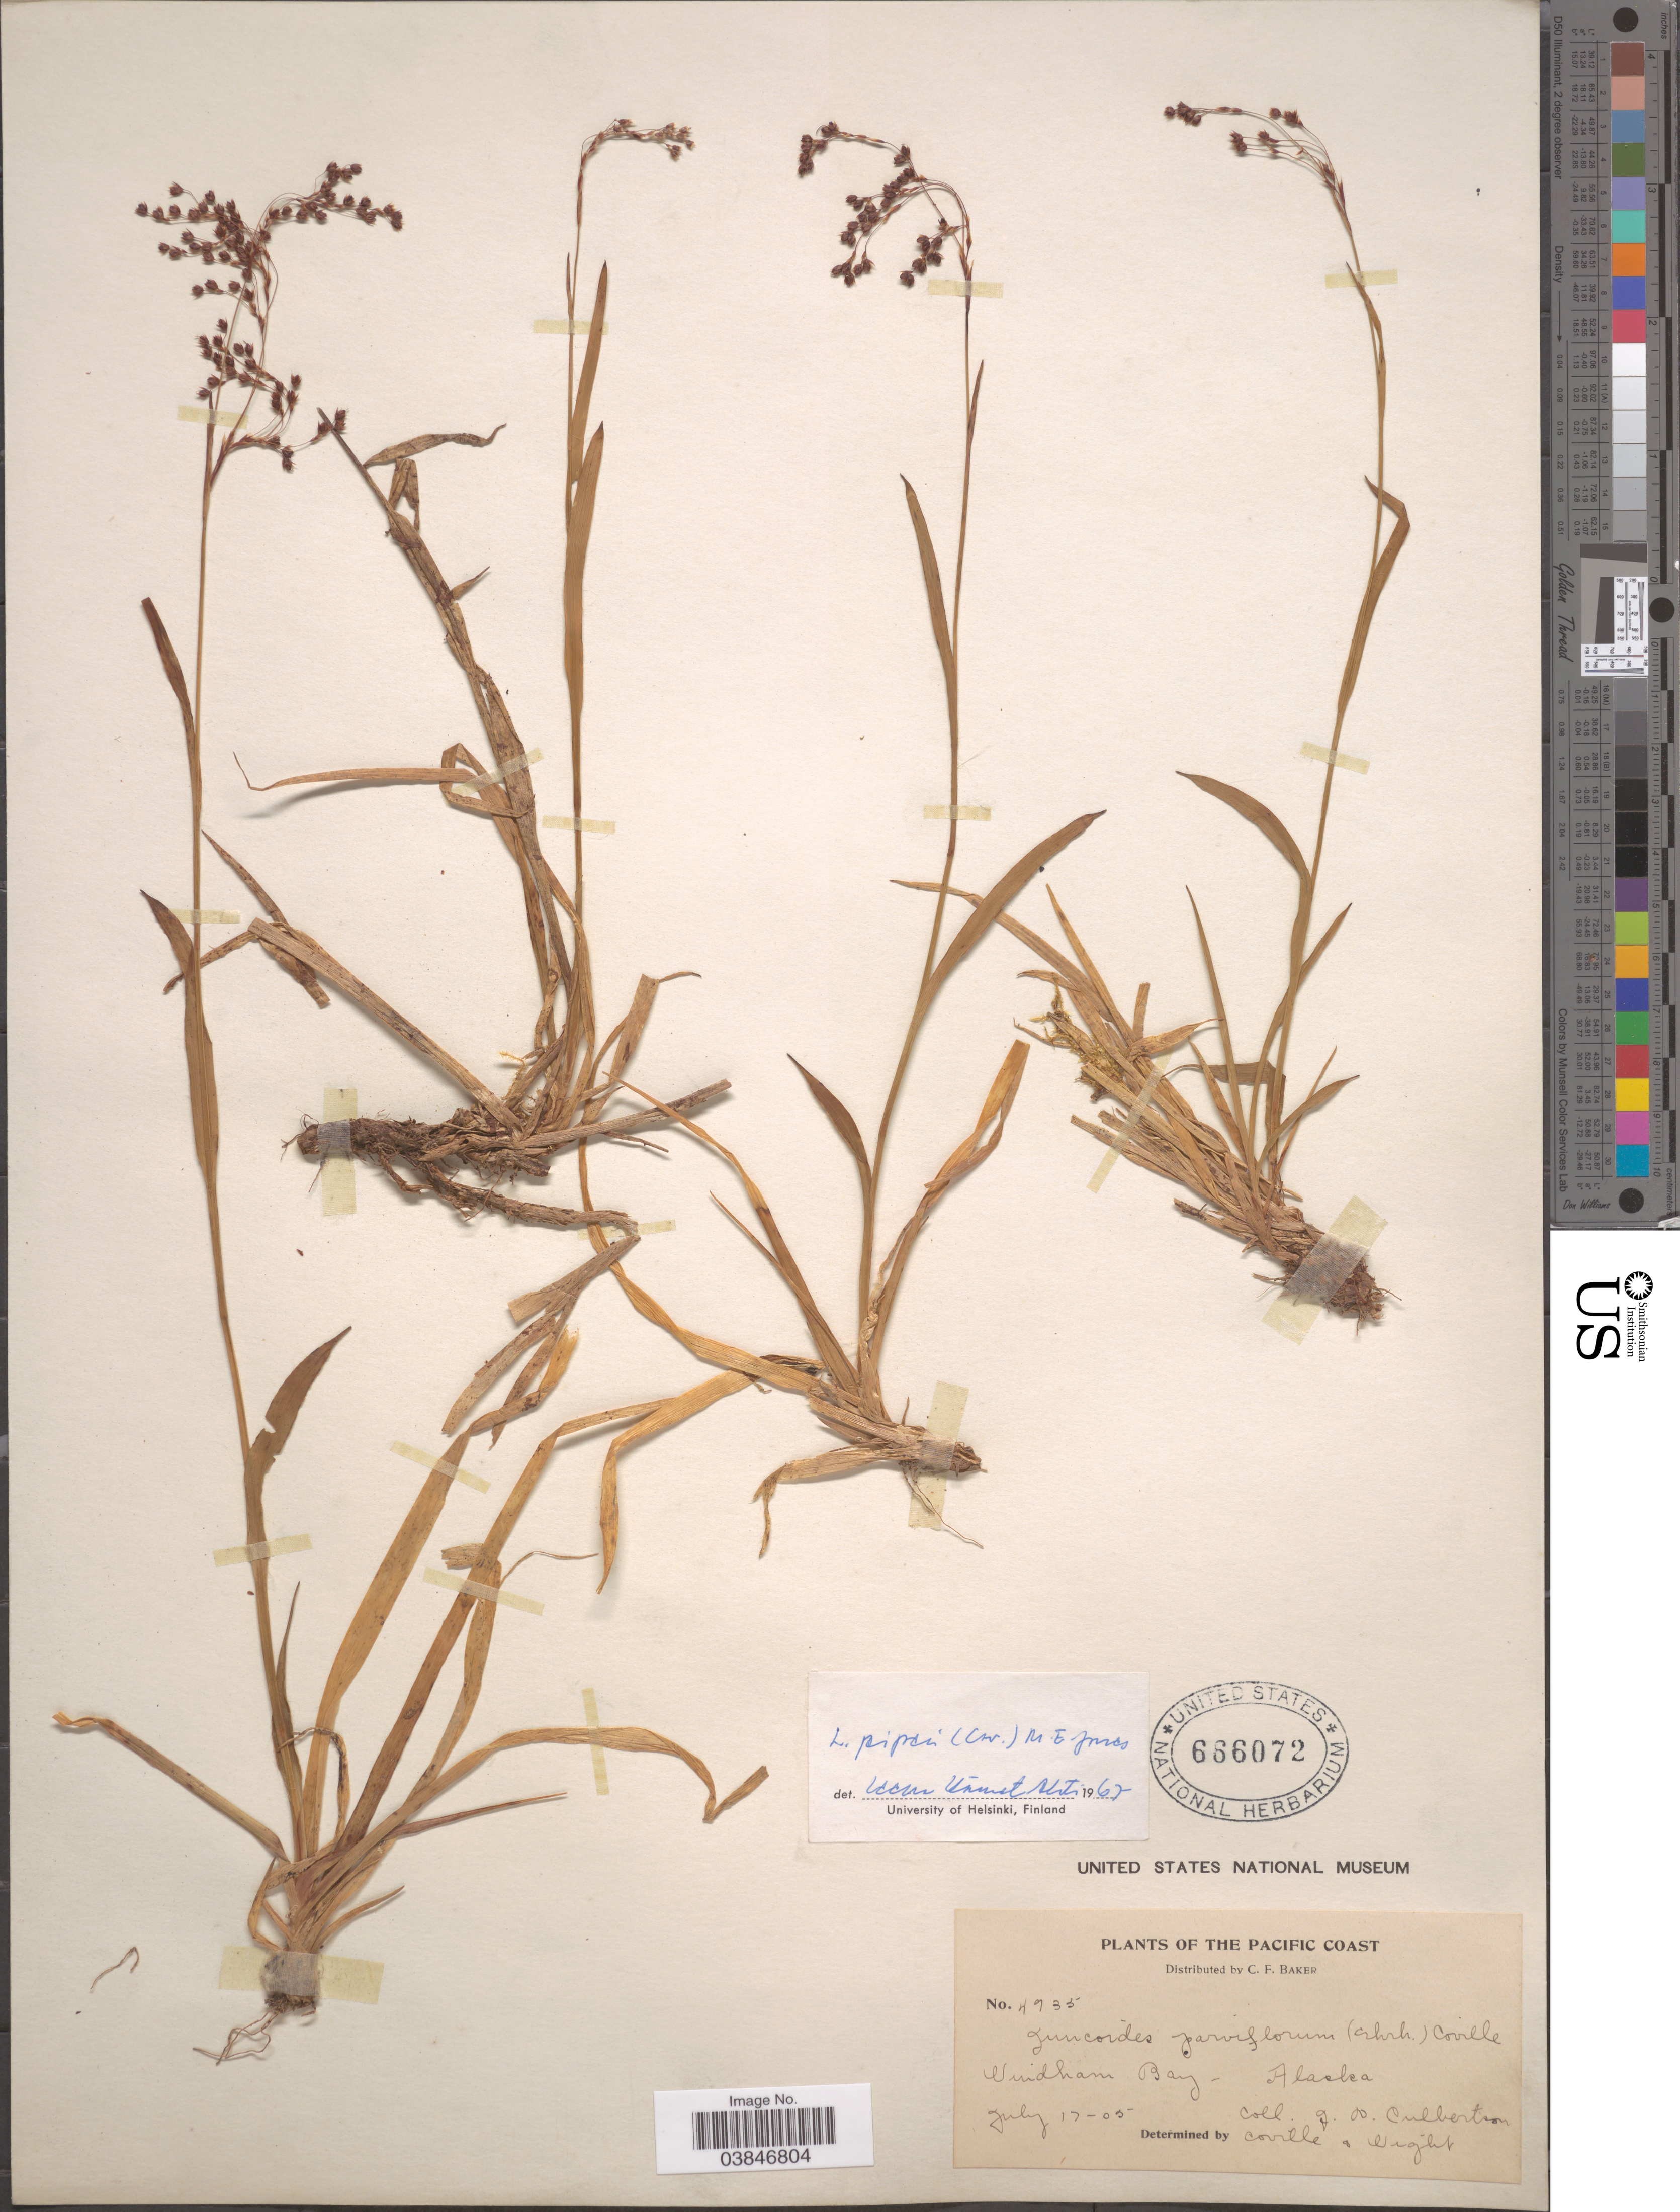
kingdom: Plantae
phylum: Tracheophyta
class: Liliopsida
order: Poales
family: Juncaceae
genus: Luzula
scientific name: Luzula piperi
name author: (Coville) M.E. Jones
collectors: J. Culbertson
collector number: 4935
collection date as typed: Transcribed d/m/y: 17/7/5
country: United States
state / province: Alaska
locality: The Pacific Coast. Windham Bay.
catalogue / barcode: US 666072